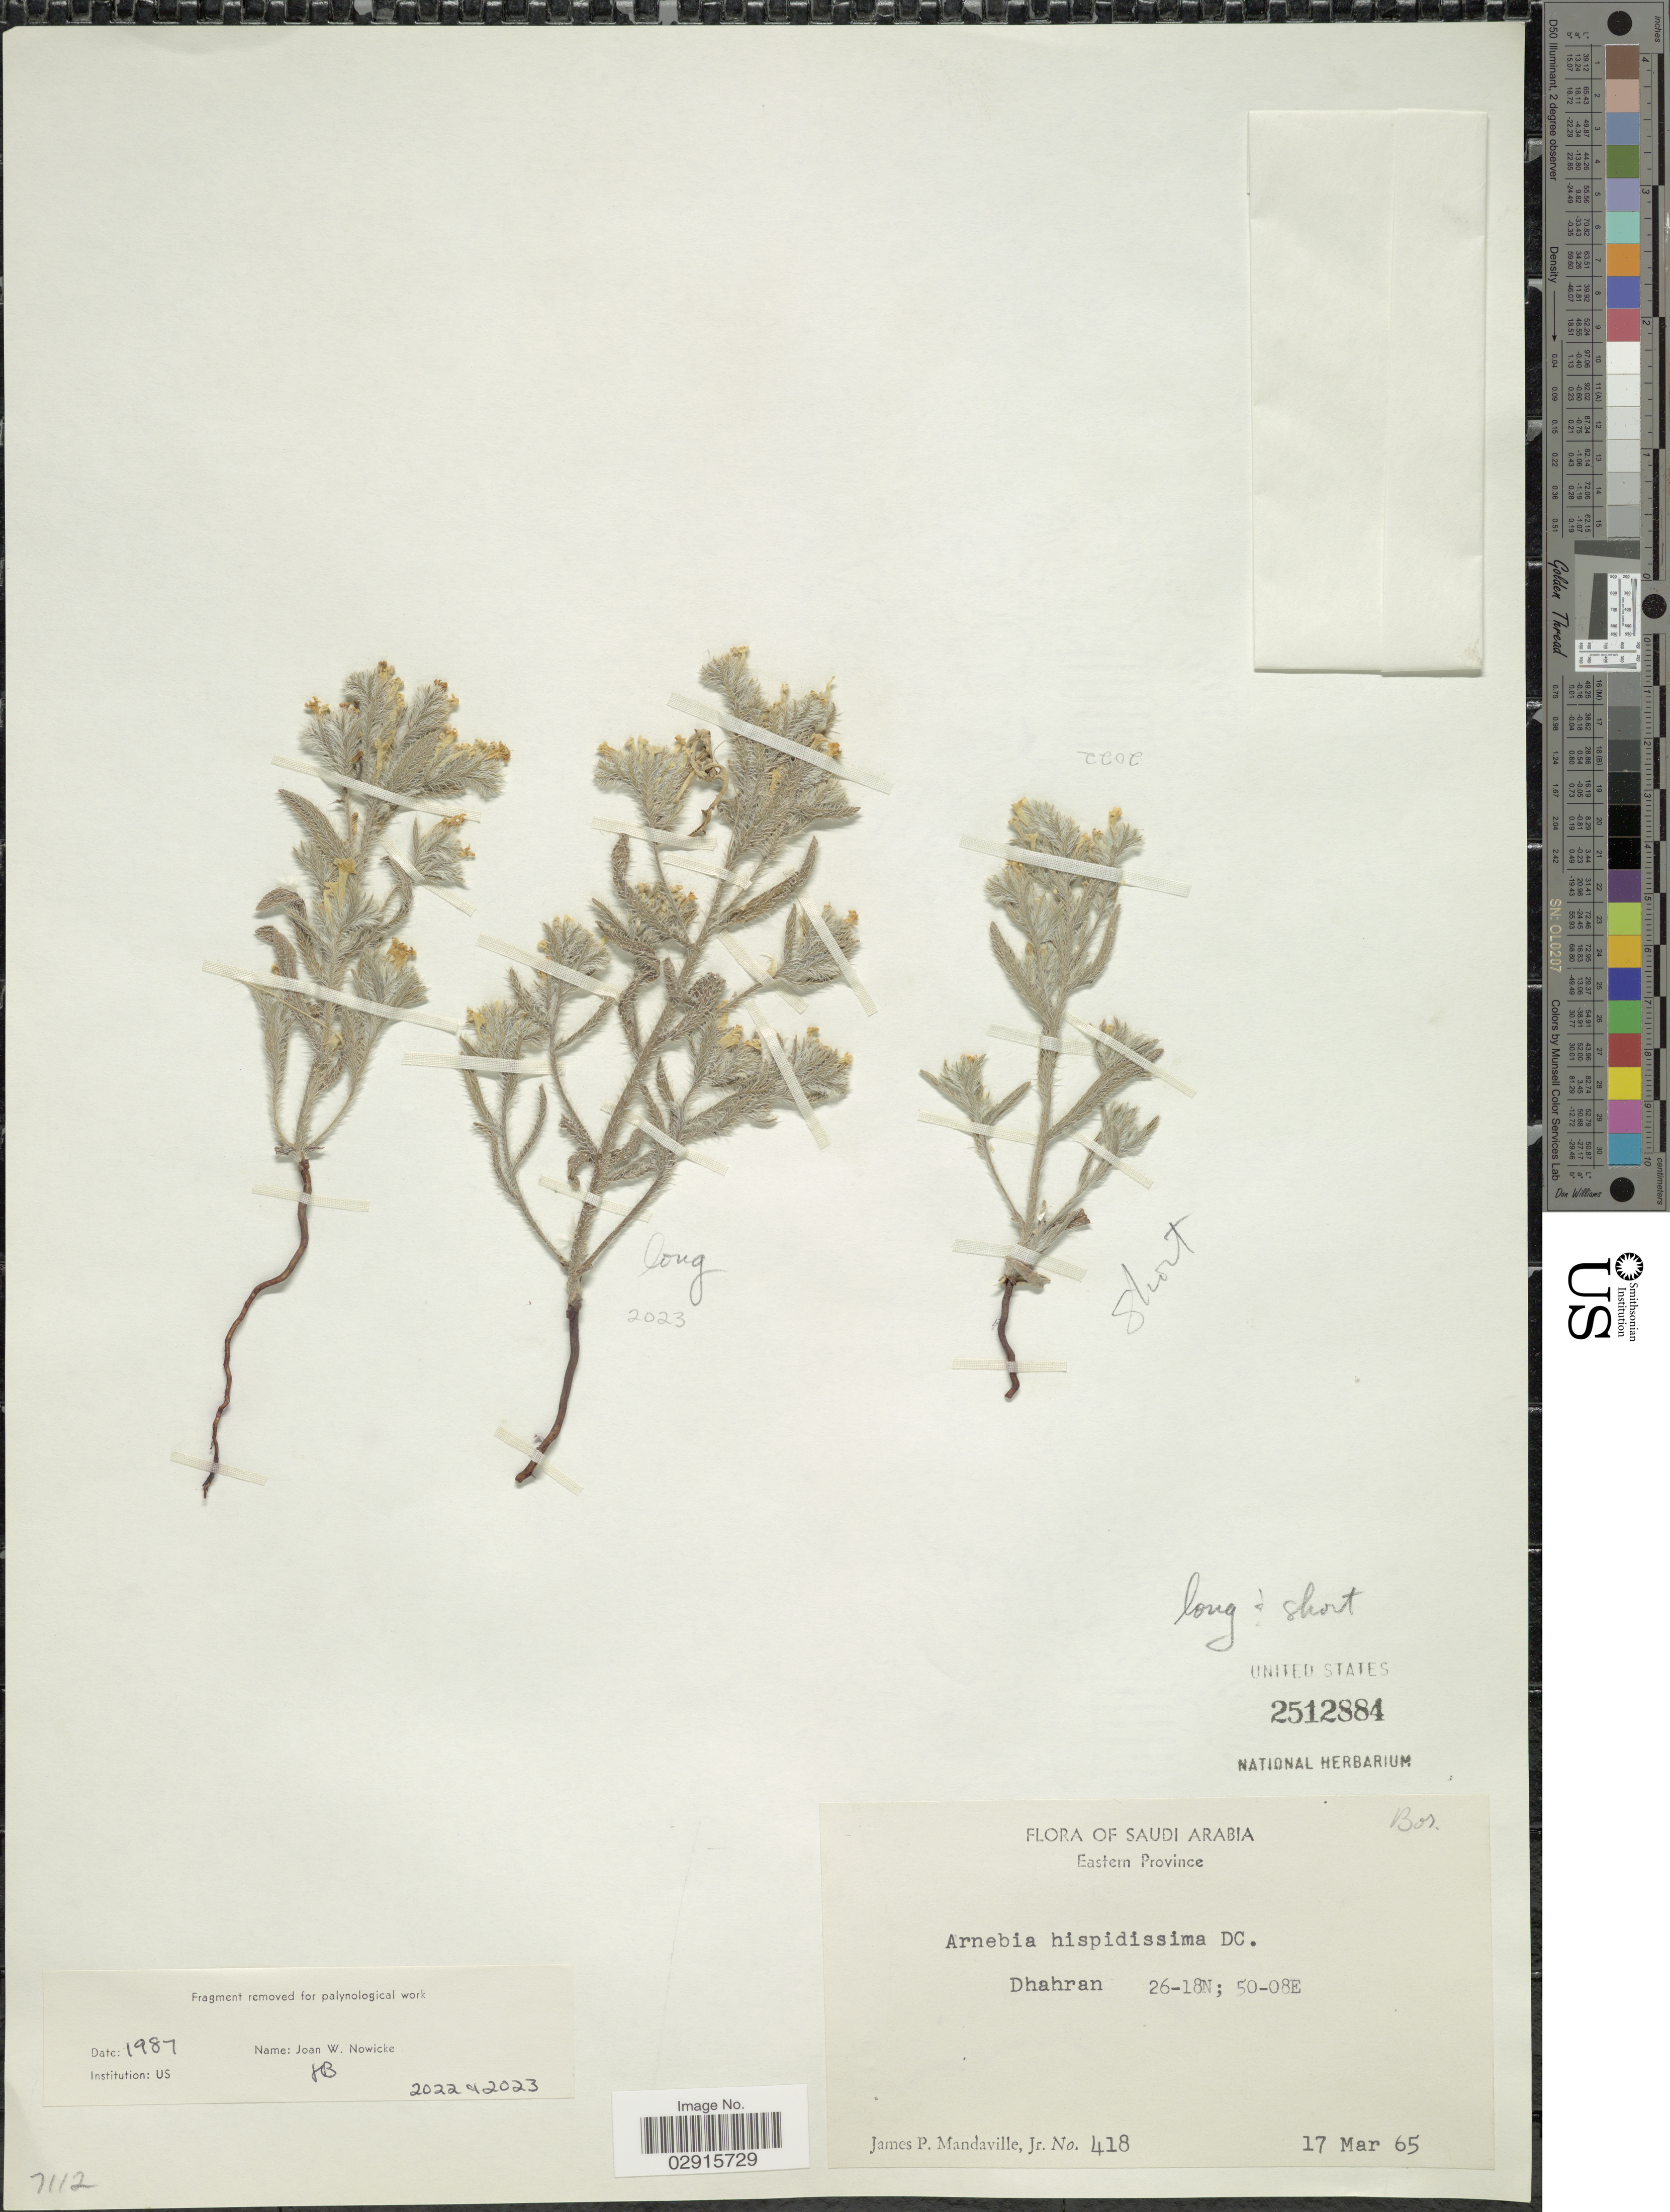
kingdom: Plantae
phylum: Tracheophyta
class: Magnoliopsida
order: Boraginales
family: Boraginaceae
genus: Arnebia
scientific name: Arnebia hispidissima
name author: (Lehm.) A. DC.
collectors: J. Mandaville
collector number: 418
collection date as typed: Transcribed d/m/y: 17/3/65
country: Saudi Arabia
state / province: Ash Sharqiyah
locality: Eastern Province. Dhahran.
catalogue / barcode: US 2512884